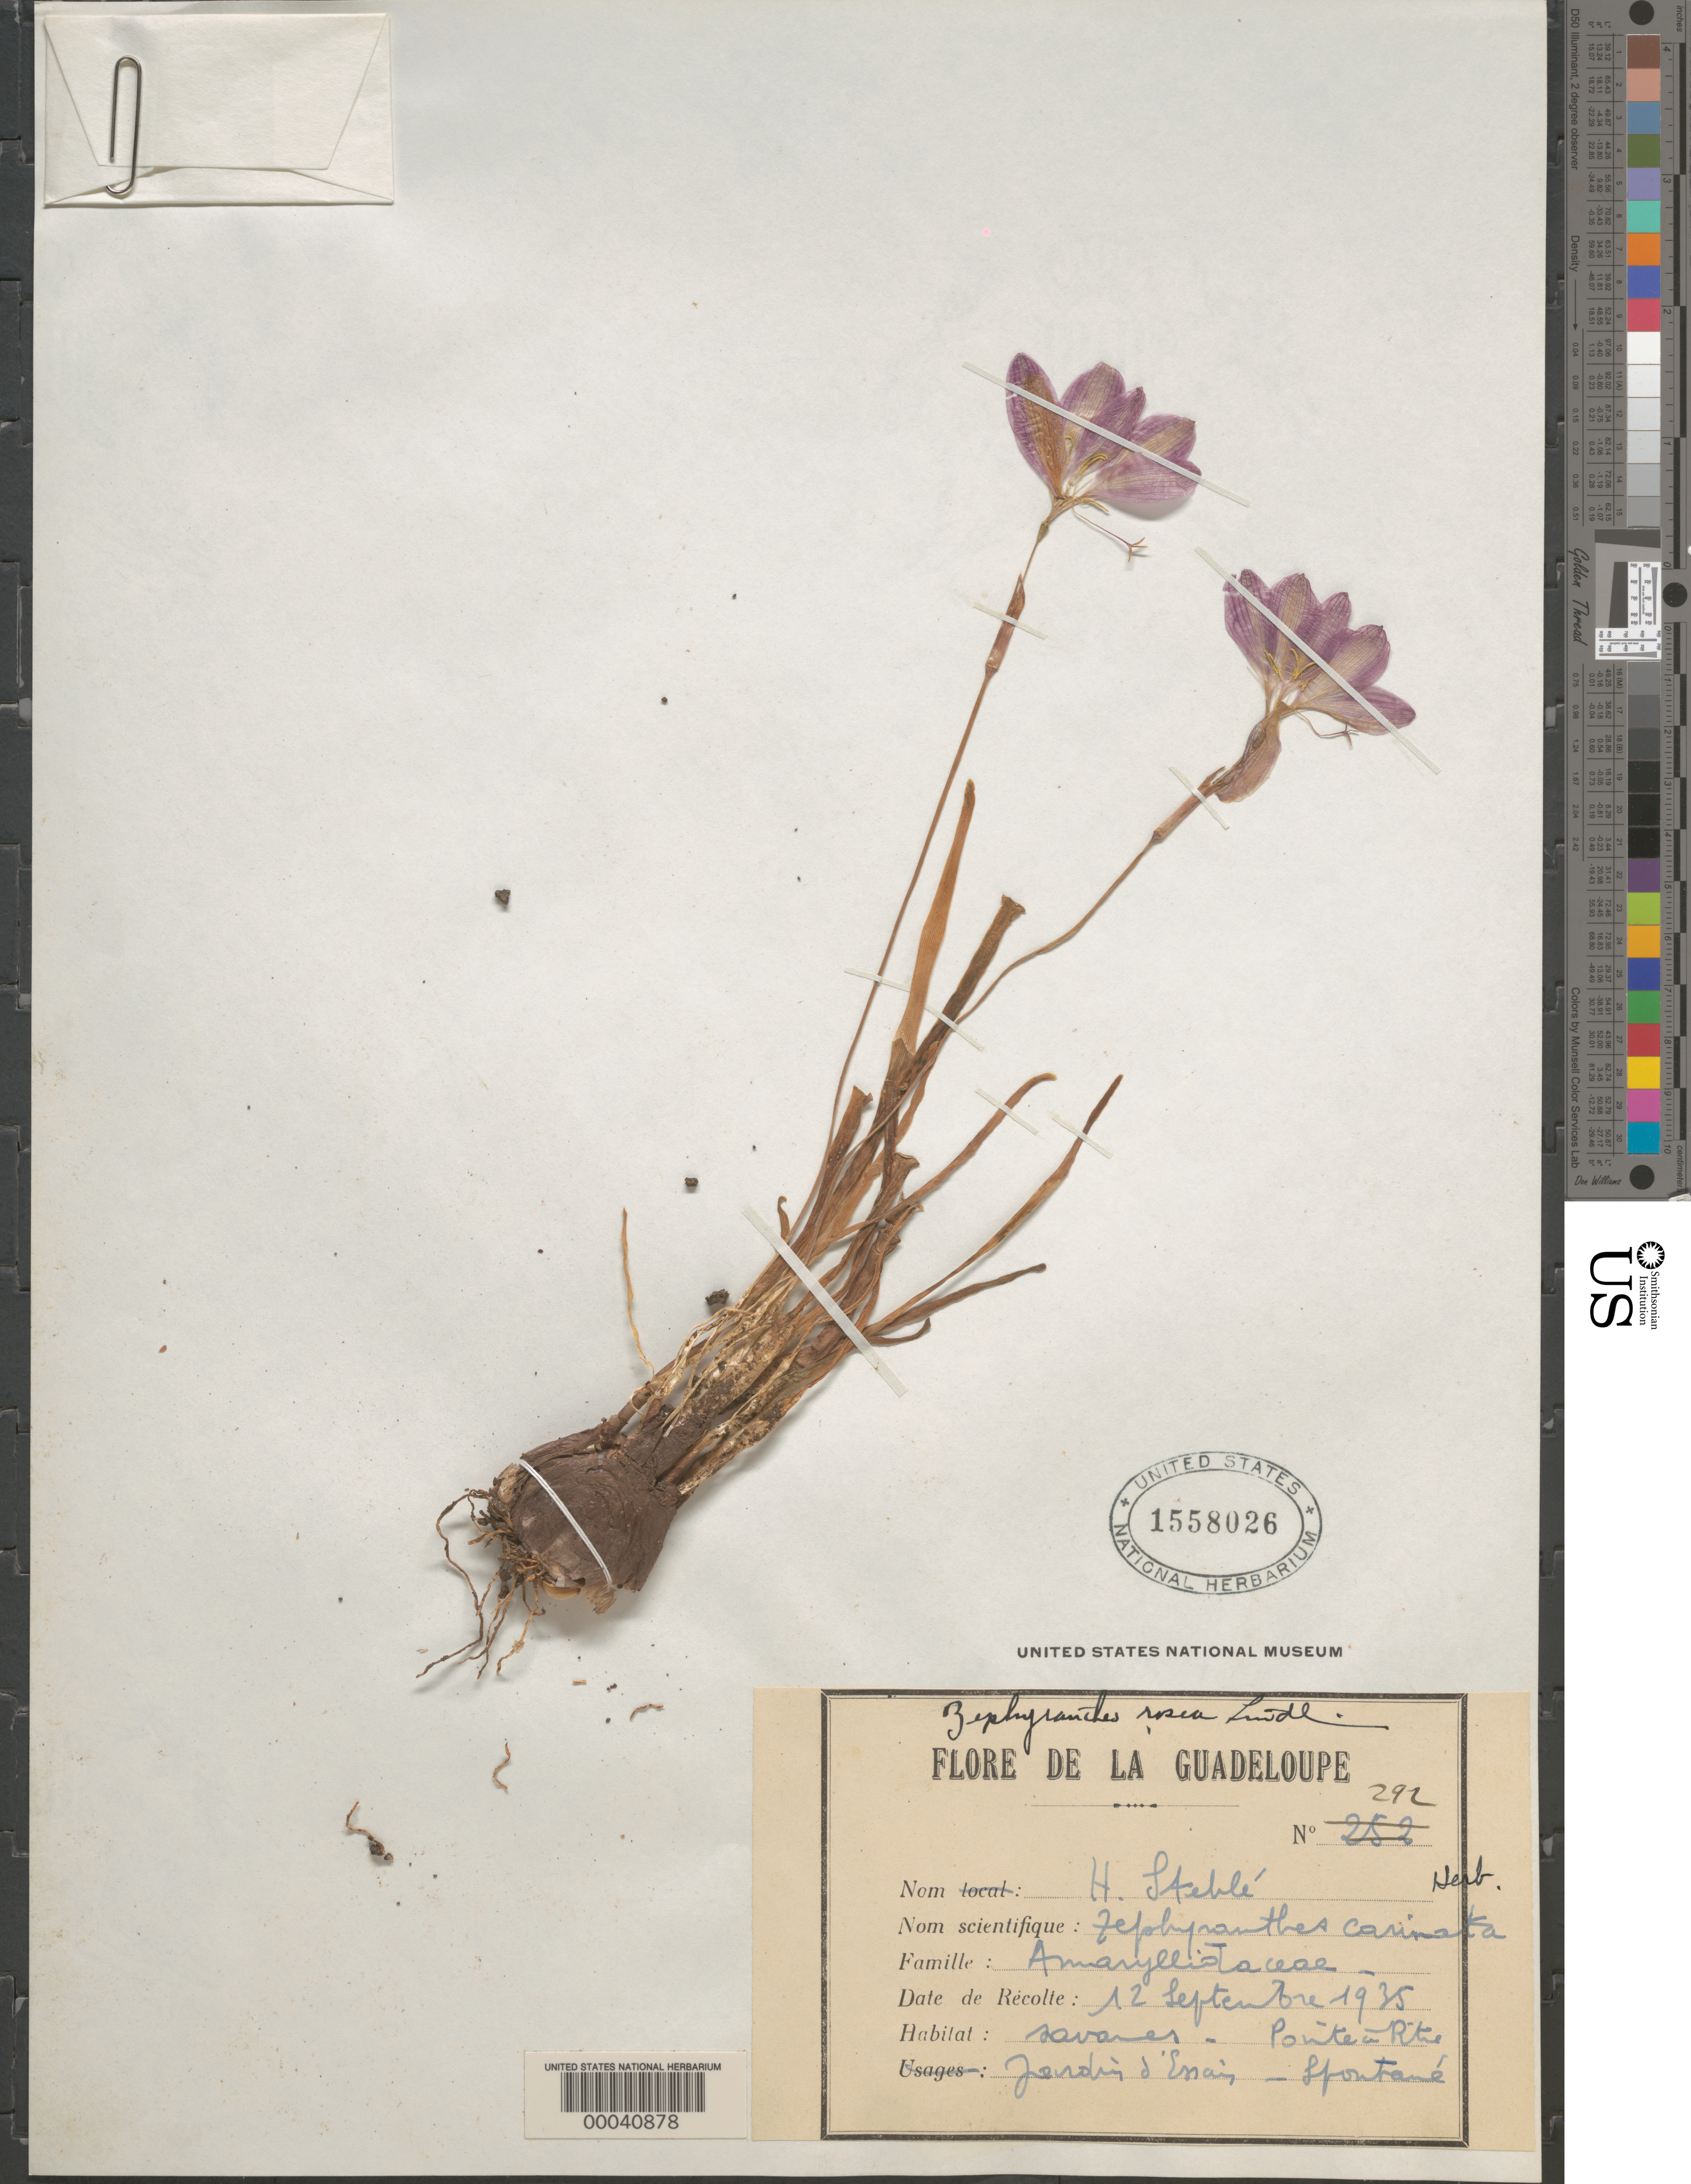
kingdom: Plantae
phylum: Tracheophyta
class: Liliopsida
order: Asparagales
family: Amaryllidaceae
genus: Zephyranthes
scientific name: Zephyranthes rosea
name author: Lindl.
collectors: H. Stehlé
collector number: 292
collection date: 1935-09-12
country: Guadeloupe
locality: Savanes - Ponte a Pitre.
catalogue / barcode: US 1558026